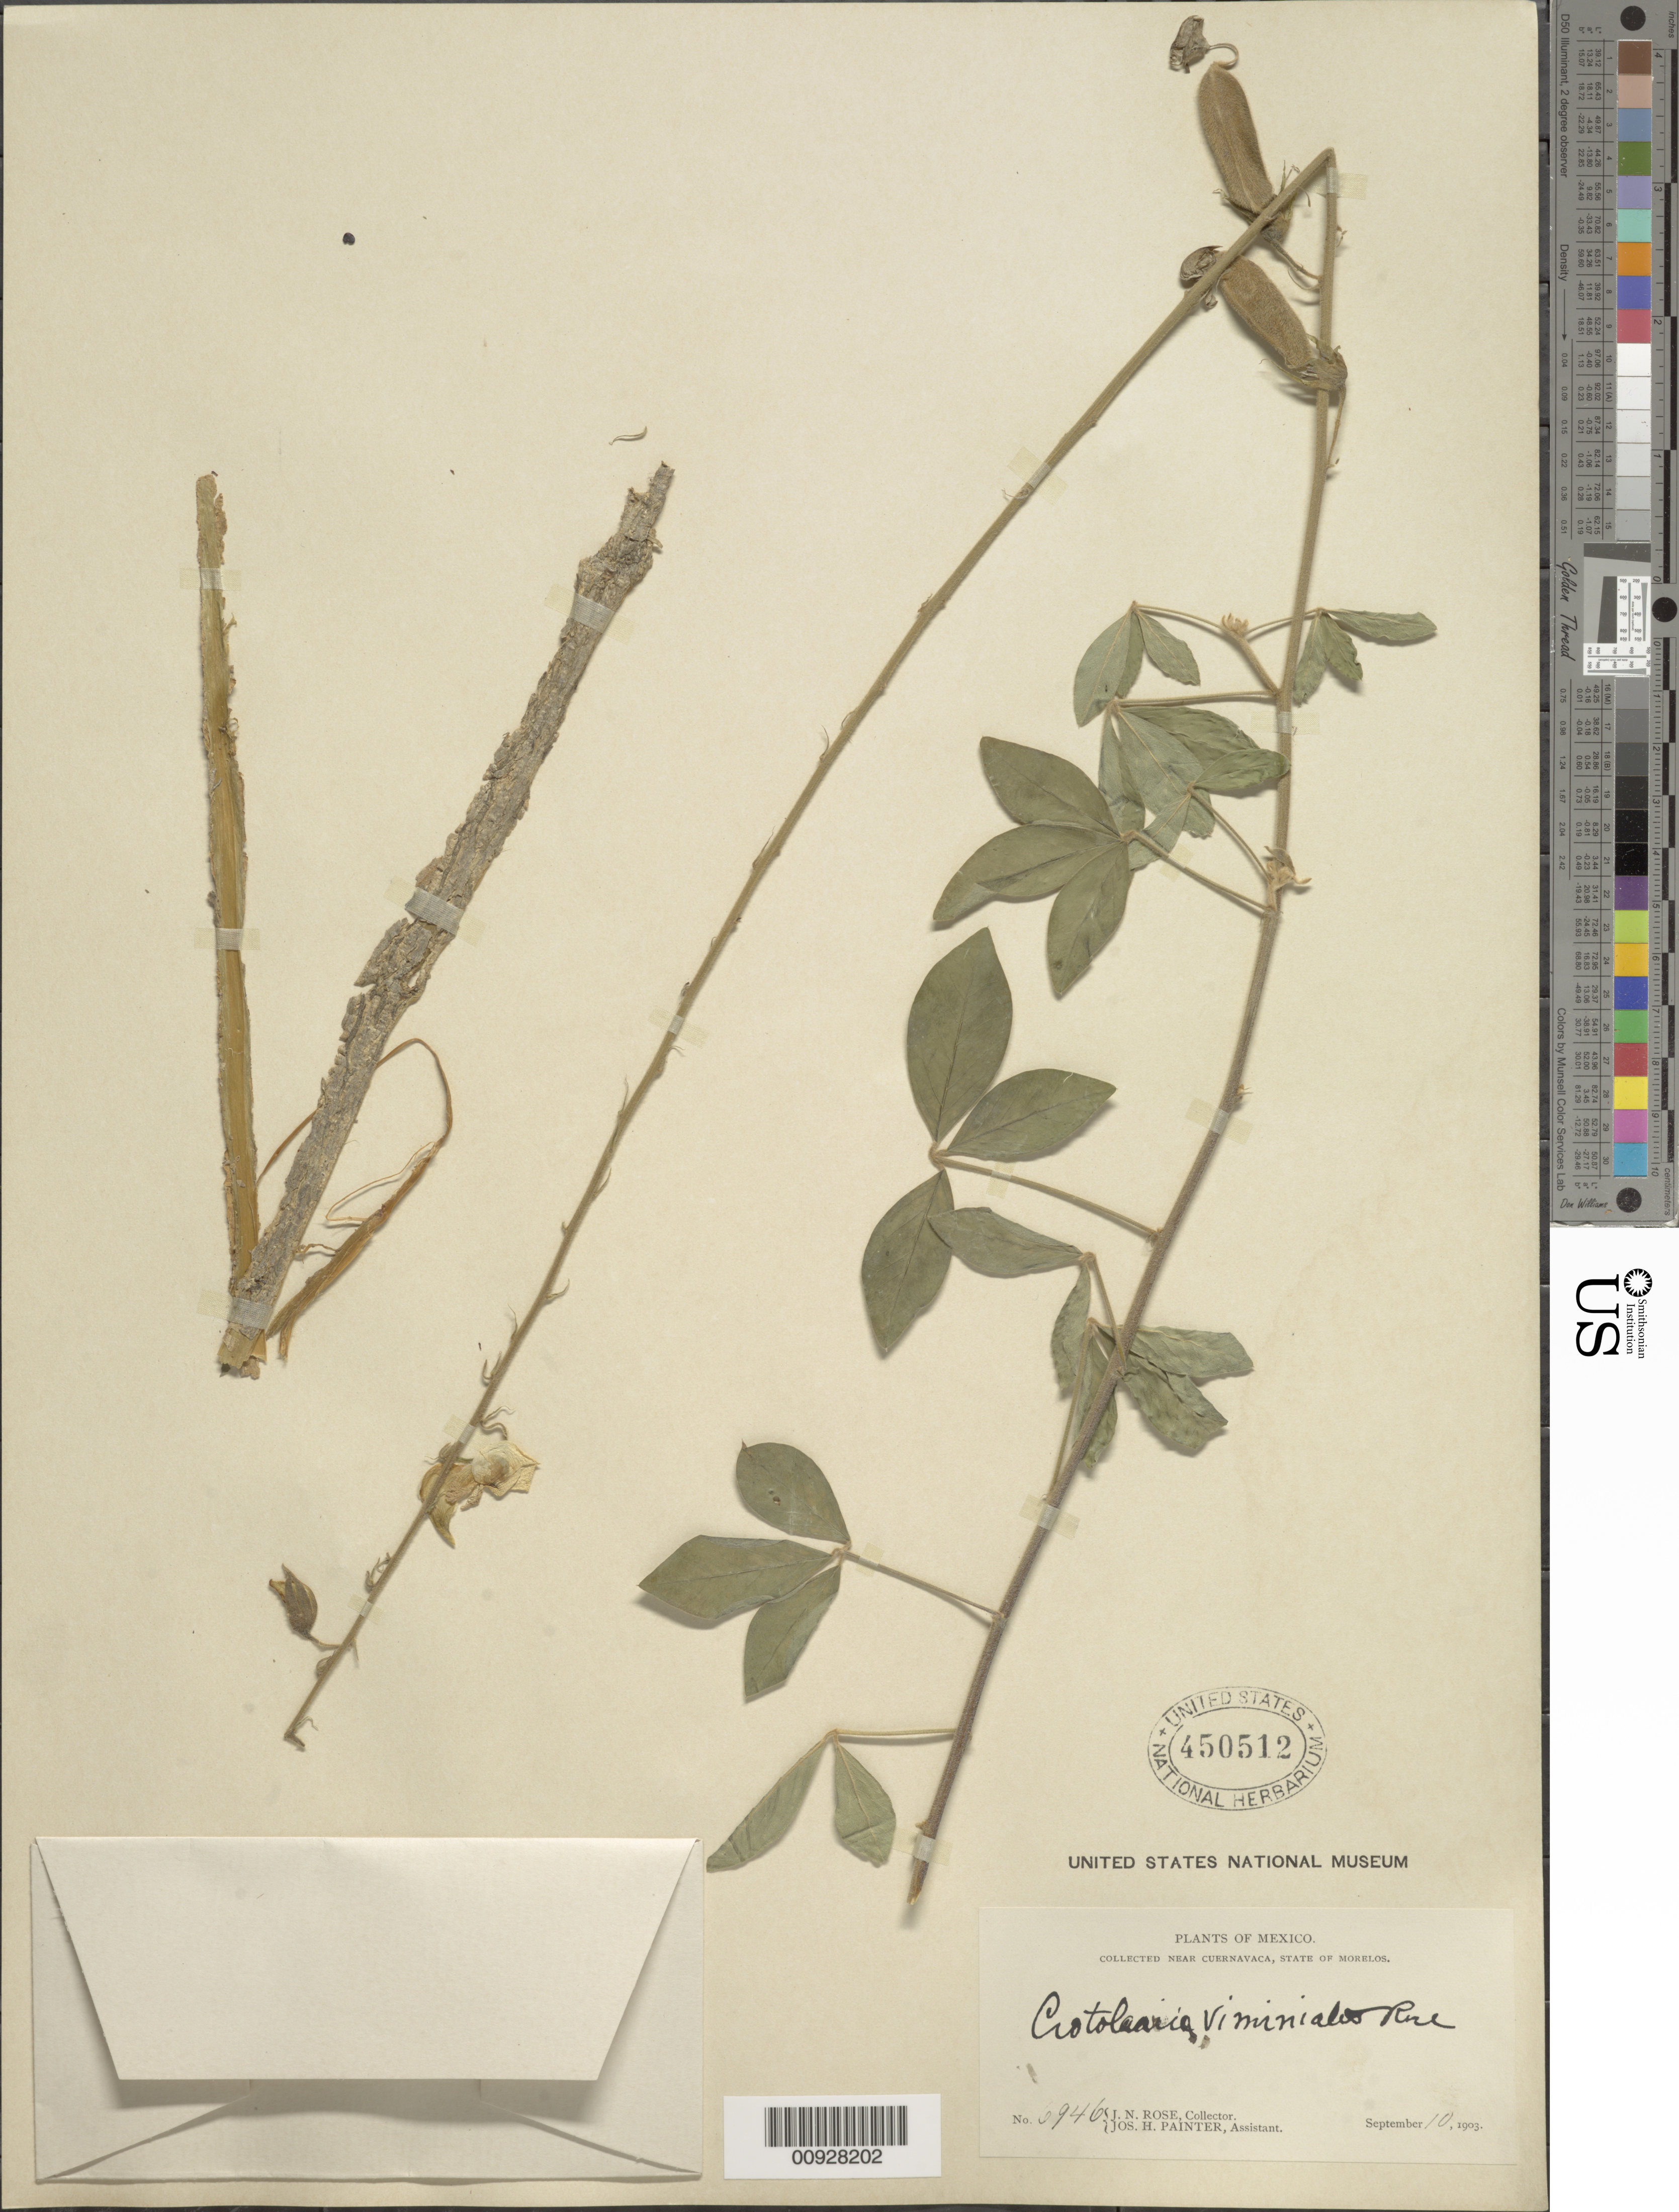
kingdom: Plantae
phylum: Tracheophyta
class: Magnoliopsida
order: Fabales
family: Fabaceae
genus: Crotalaria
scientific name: Crotalaria viminalis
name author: Rose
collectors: J. N. Rose & J. H. Painter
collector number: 6946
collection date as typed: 10 Sep 1903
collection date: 1903-09-10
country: Mexico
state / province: Morelos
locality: Near Cuernavaca, State of Morelos.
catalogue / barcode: US 450512